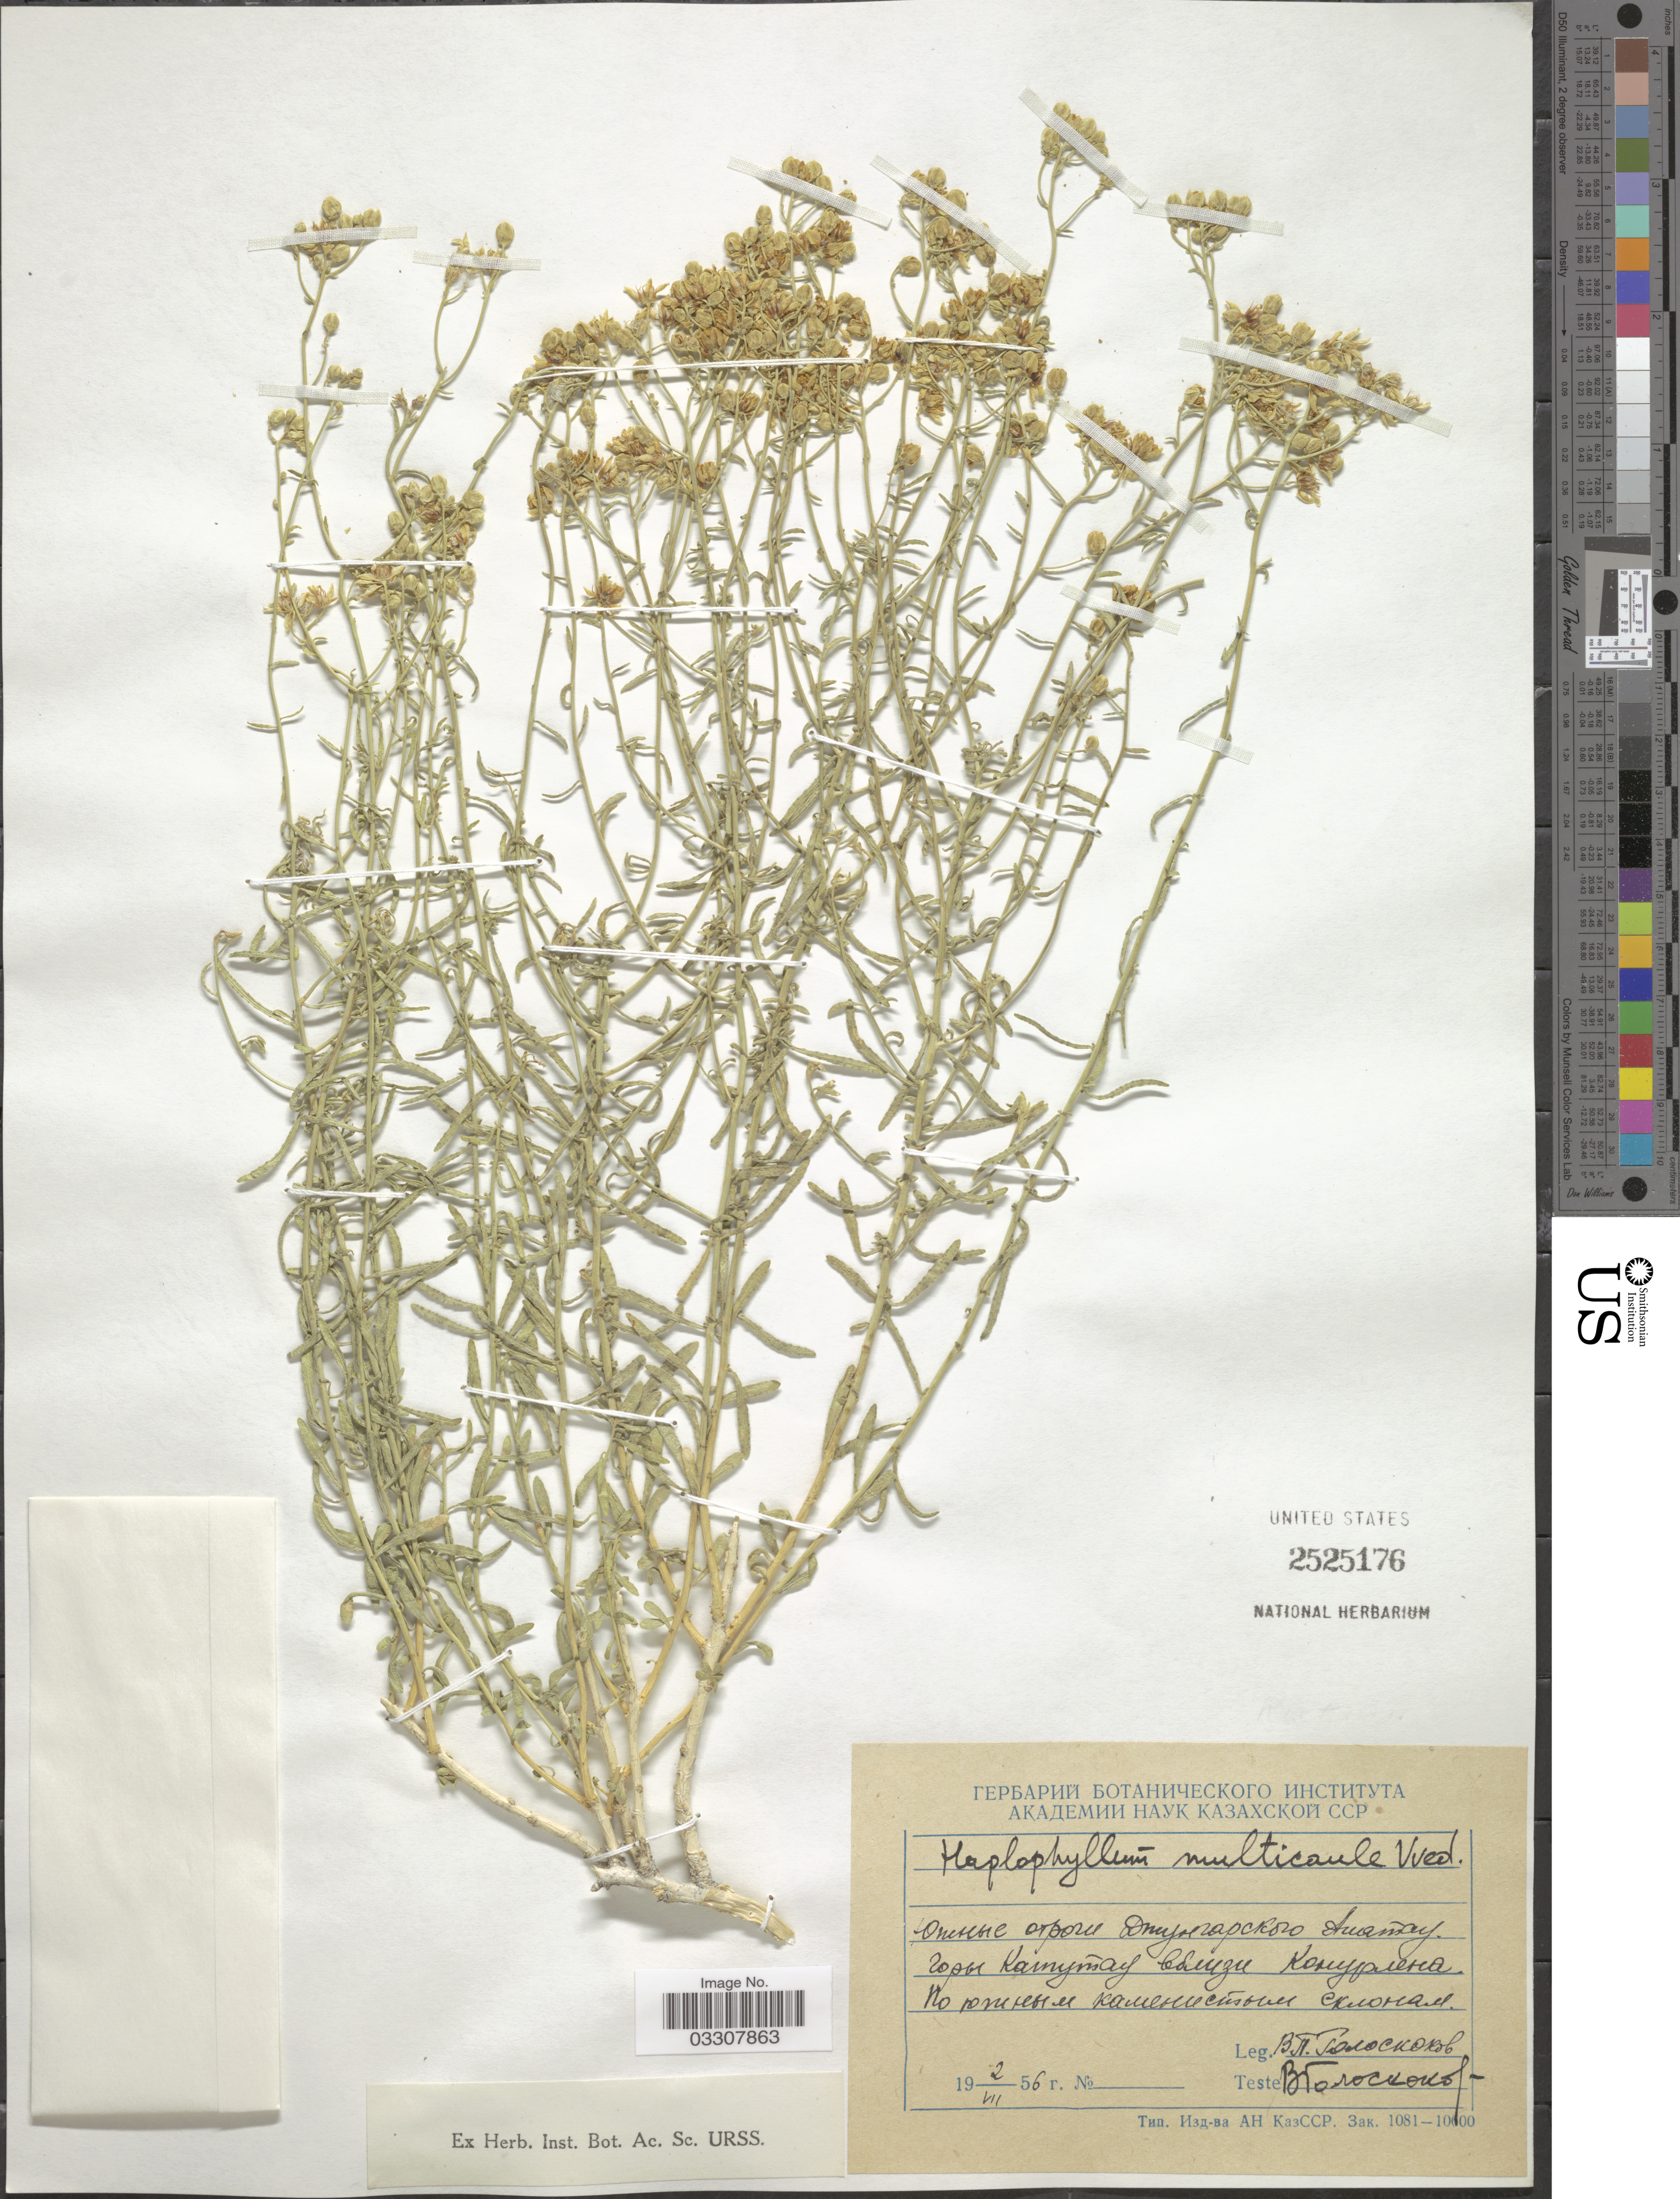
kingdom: Plantae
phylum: Tracheophyta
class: Magnoliopsida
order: Sapindales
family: Rutaceae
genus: Haplophyllum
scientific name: Haplophyllum multicaule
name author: Vved.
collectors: B. Goloskokov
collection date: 1956-07-02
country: Kazakhstan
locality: South slopes of Dzungarian Alatau, Katutau Mountains near Konurlen.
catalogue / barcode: US 2525176